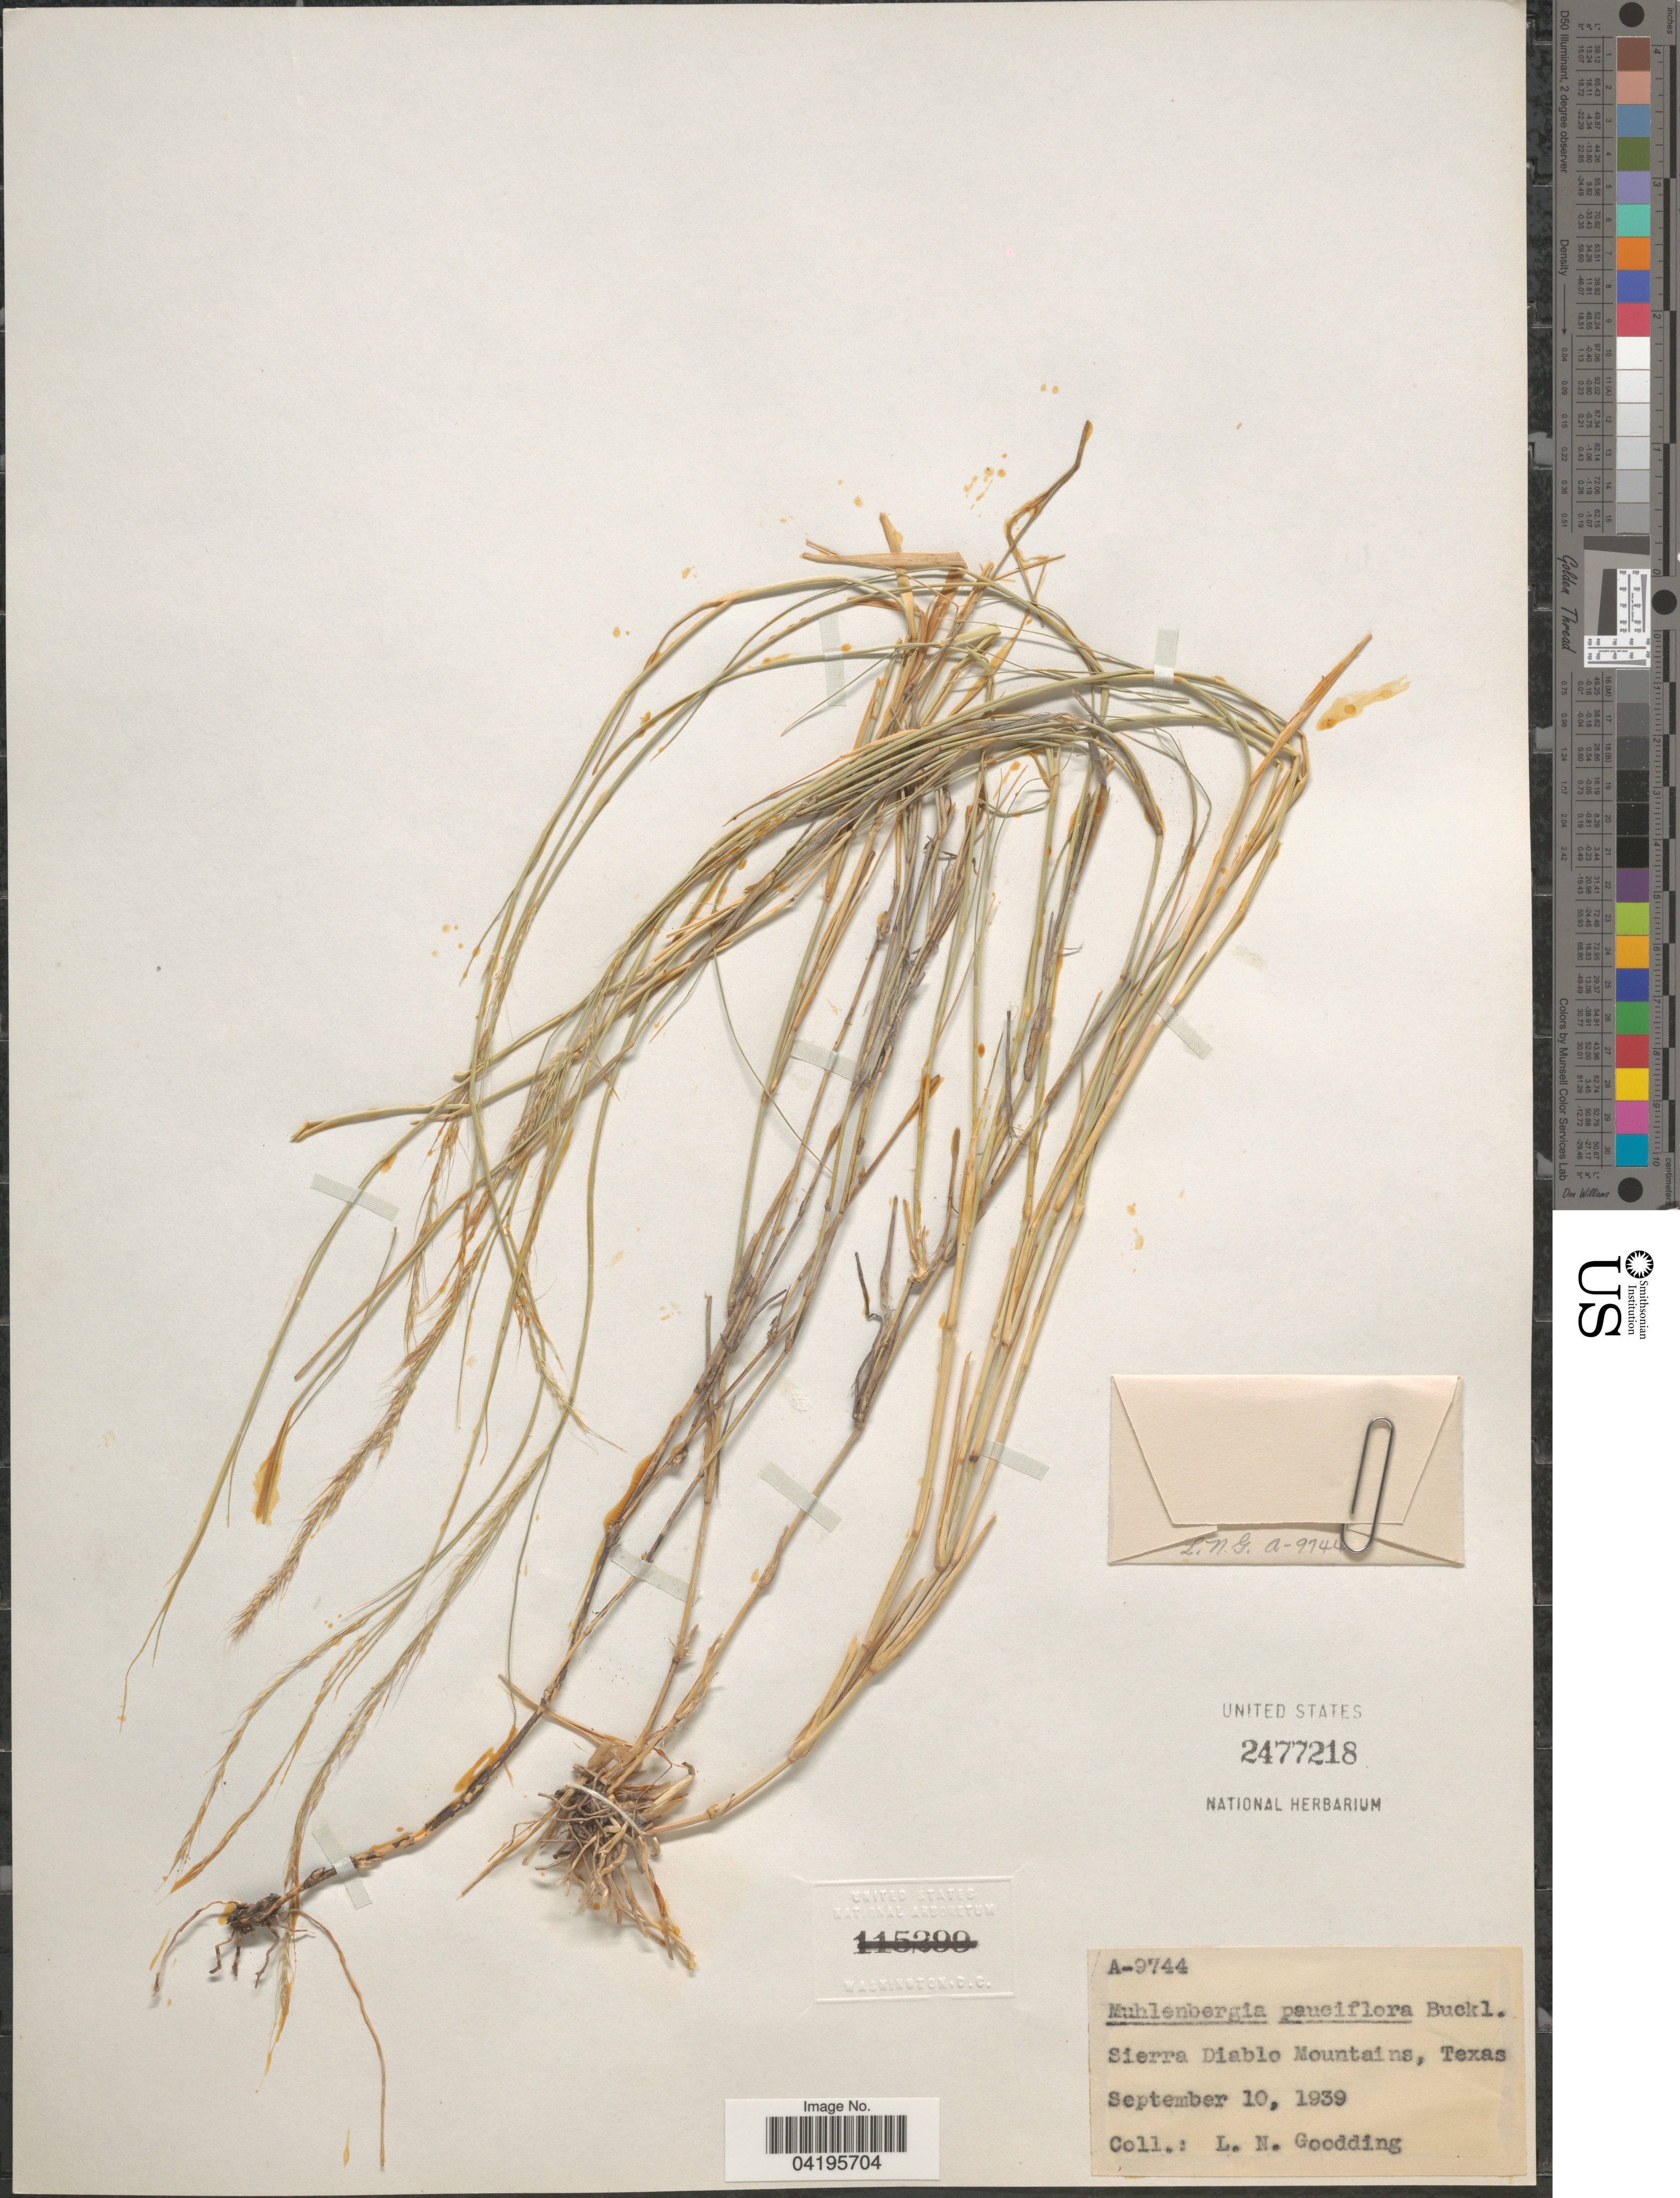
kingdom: Plantae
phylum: Tracheophyta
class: Liliopsida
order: Poales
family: Poaceae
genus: Muhlenbergia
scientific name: Muhlenbergia pauciflora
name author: Buckley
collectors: L. N. Goodding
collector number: A-9744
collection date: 1939-09-10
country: United States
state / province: Texas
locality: Sierra Diablo Mountains.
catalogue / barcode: US 2477218